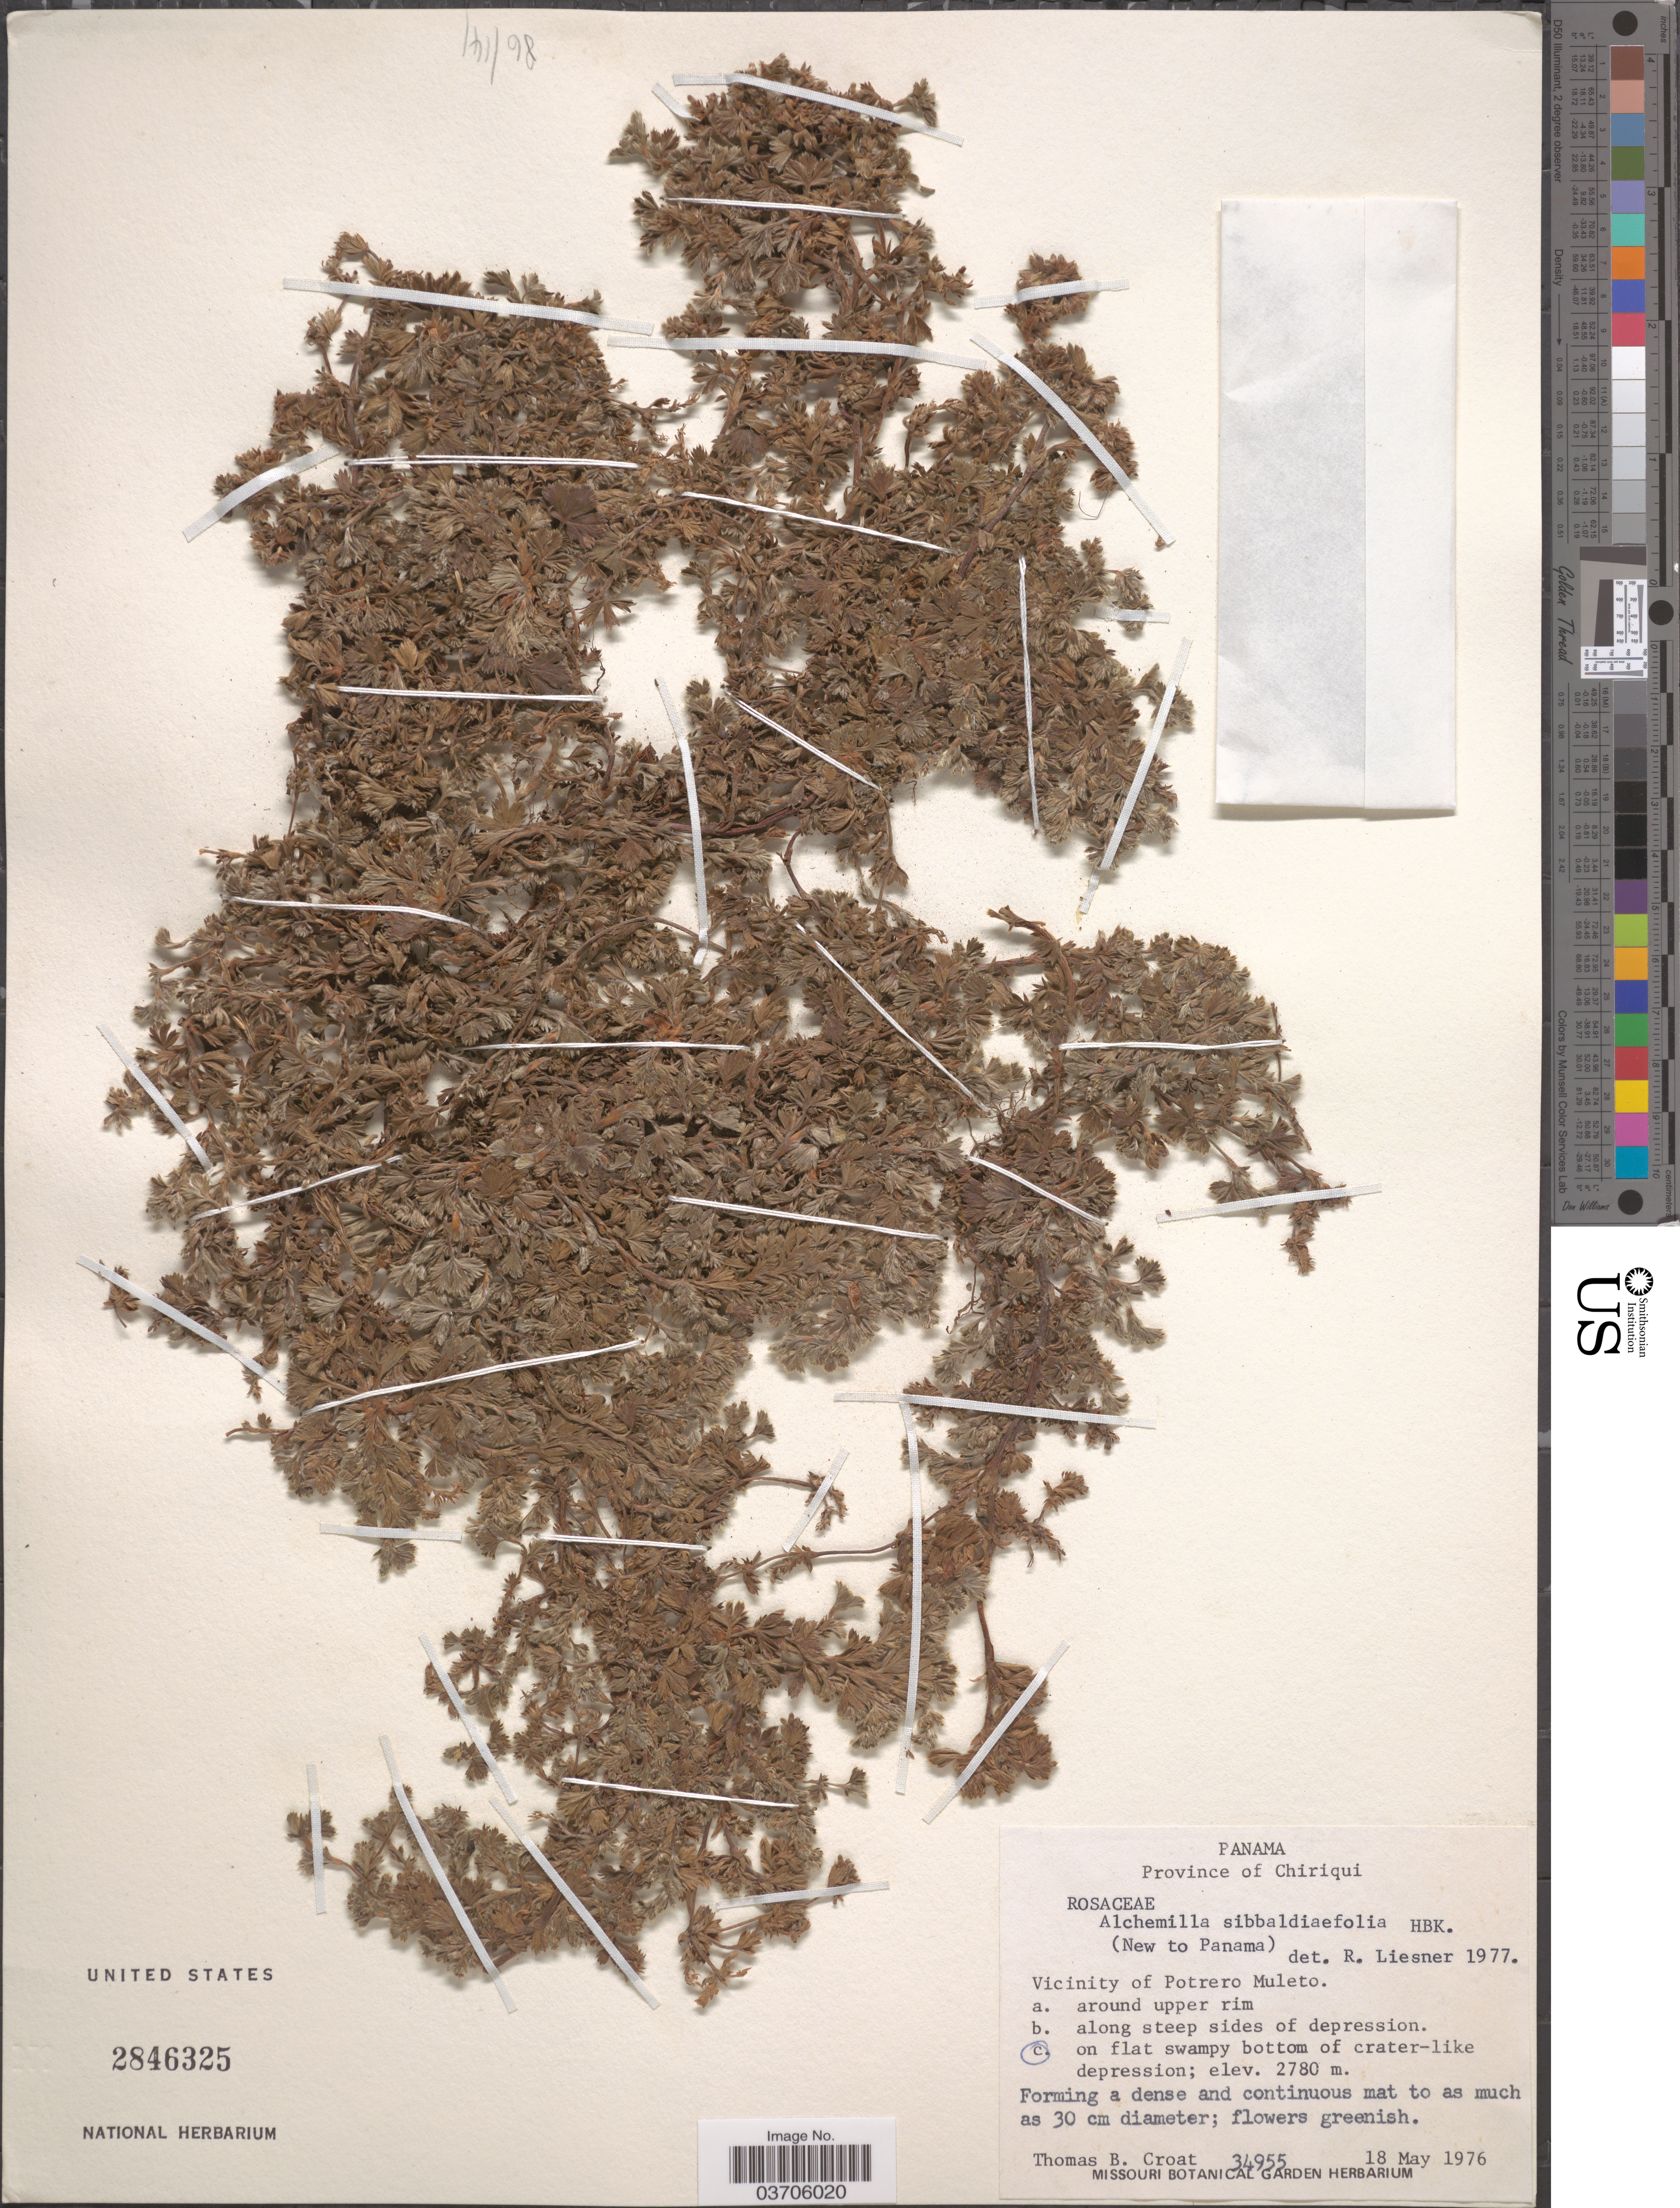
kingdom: Plantae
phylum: Tracheophyta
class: Magnoliopsida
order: Rosales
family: Rosaceae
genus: Lachemilla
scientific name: Lachemilla sibbaldiifolia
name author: (Kunth) Rydb.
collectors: T. B. Croat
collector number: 34955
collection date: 1976-05-18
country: Panama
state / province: Chiriqui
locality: Vicinity of Potrero Muleto.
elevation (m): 2780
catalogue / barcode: US 2846325